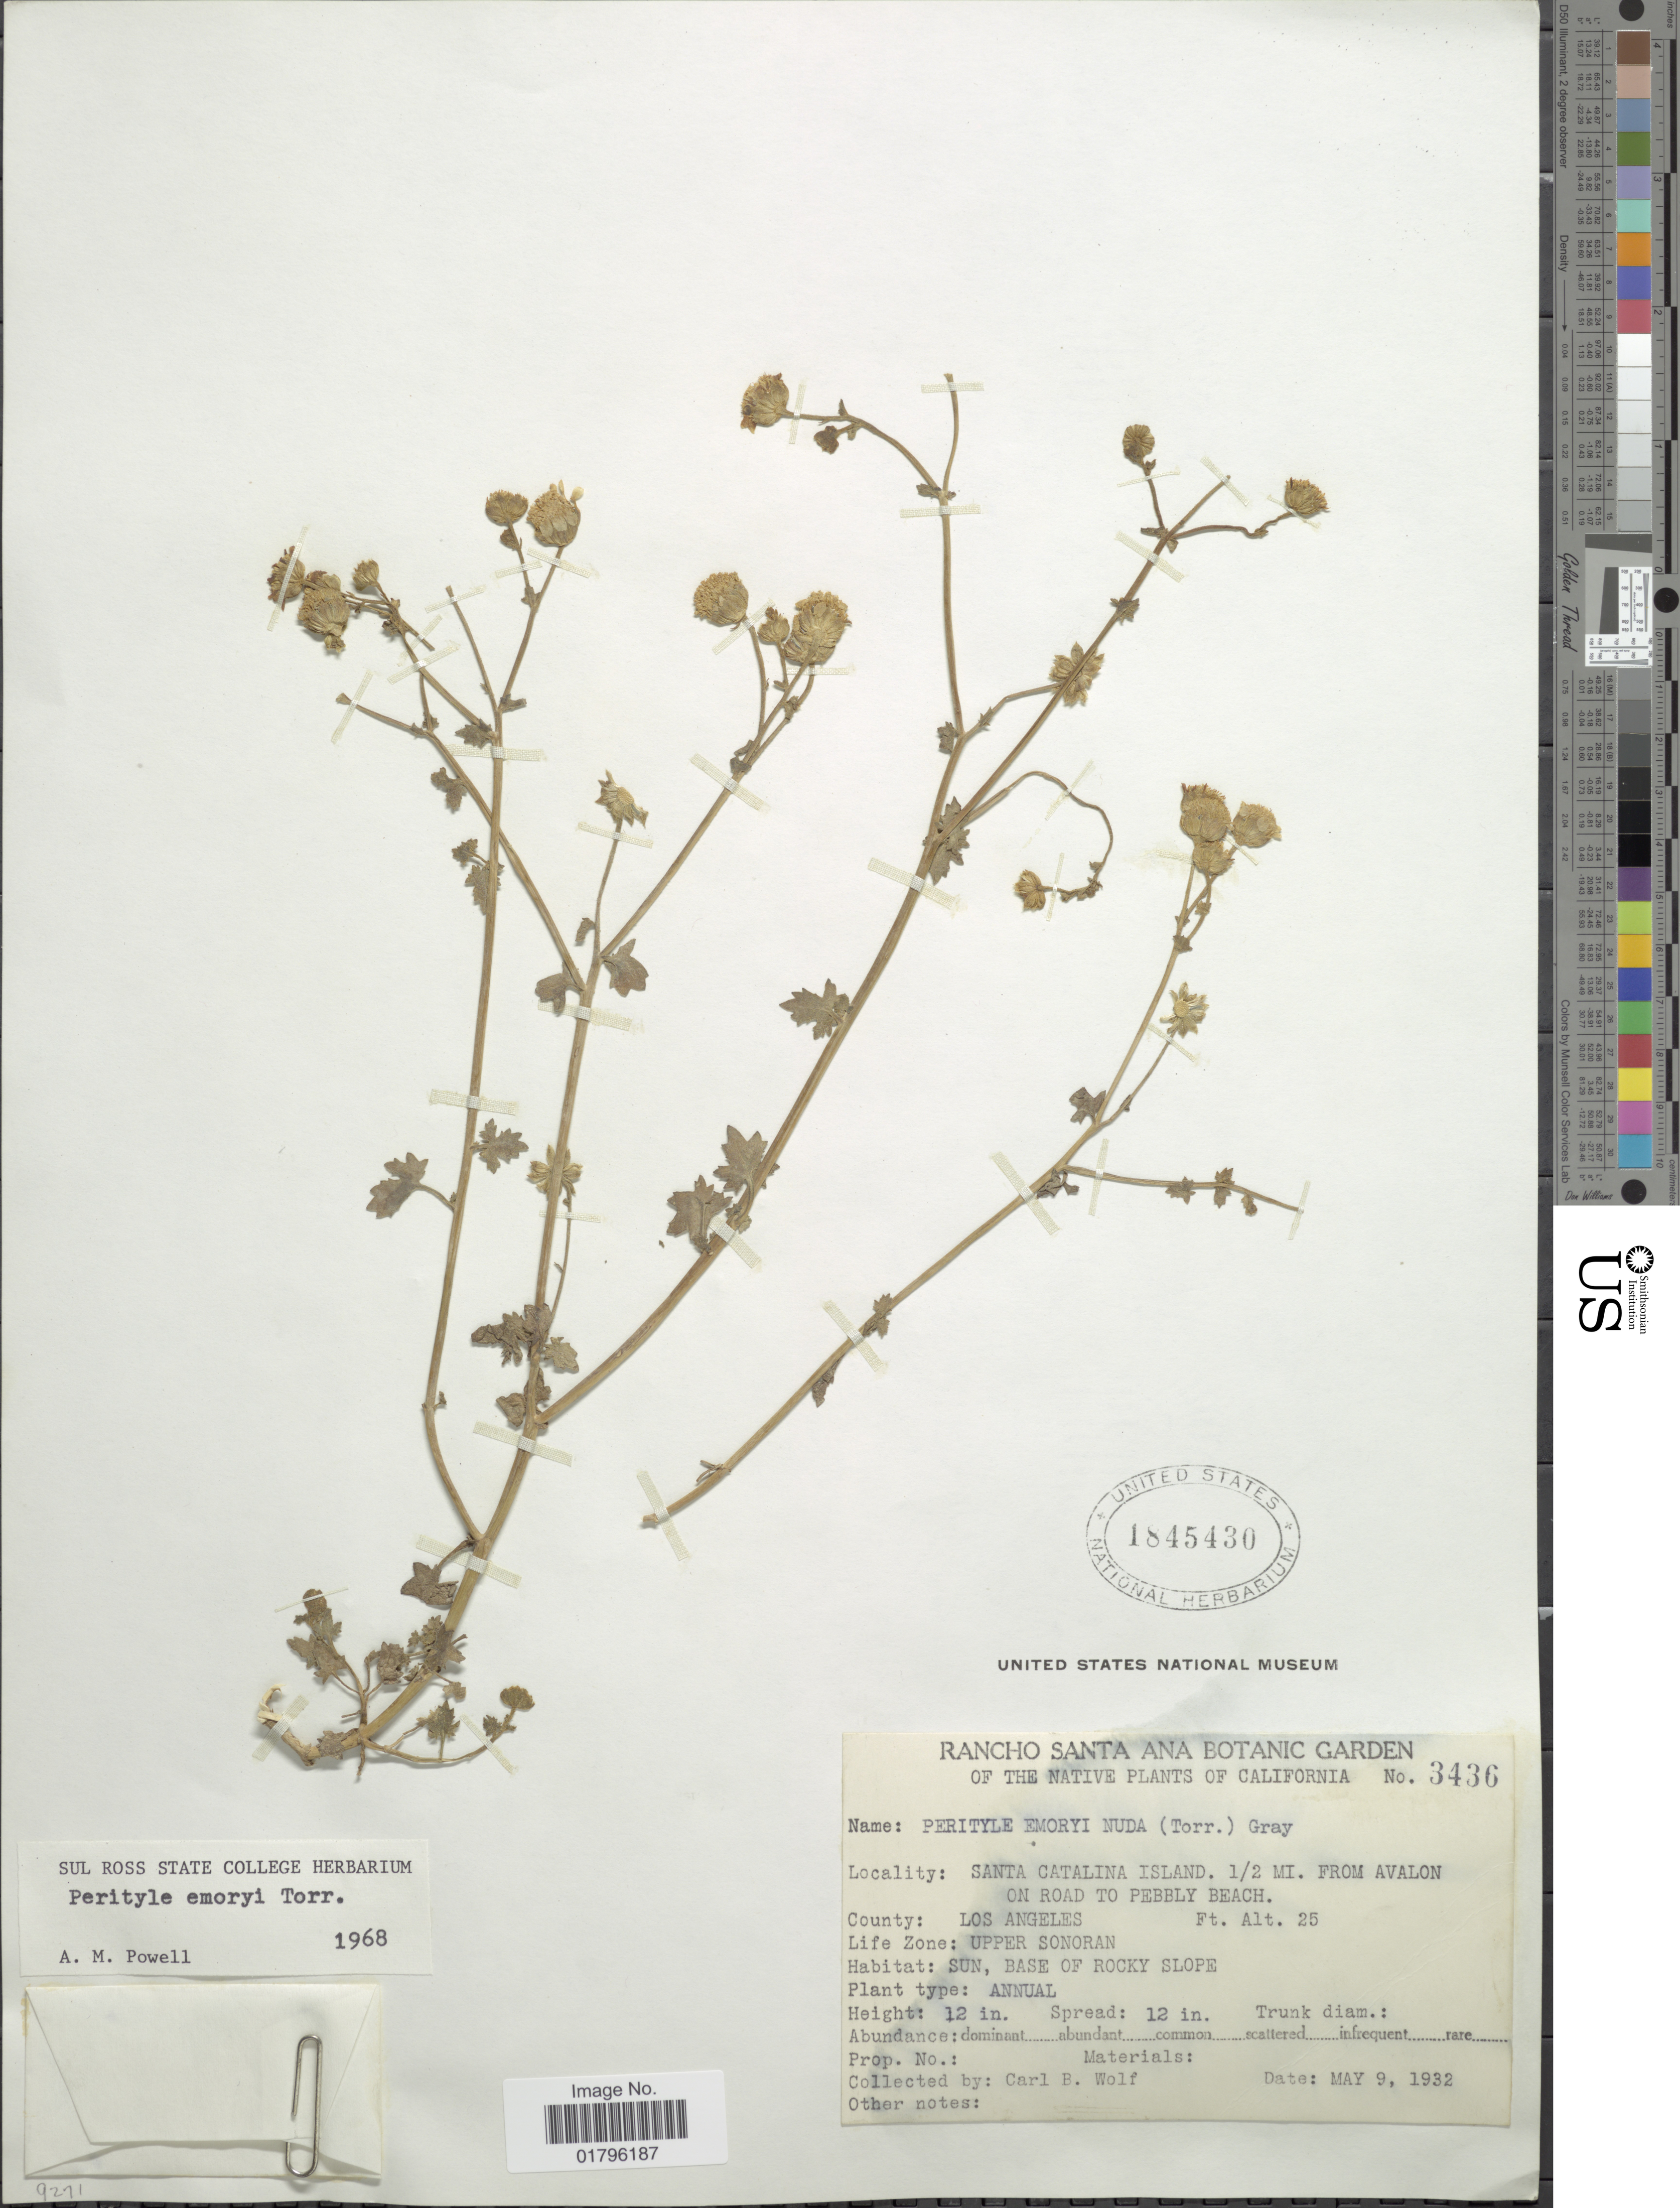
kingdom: Plantae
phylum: Tracheophyta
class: Magnoliopsida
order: Asterales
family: Asteraceae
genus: Perityle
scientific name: Perityle emoryi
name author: Torr.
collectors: C. B. Wolf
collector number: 3436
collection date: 1932-05-09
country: United States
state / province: California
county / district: Los Angeles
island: Santa Catalina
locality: Santa Catalina Island. 1/2 mi. from Avalon on road to Pebbly Beach. County: Los Angeles. Life Zone: Upper Sonoran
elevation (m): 8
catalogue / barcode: US 1845430